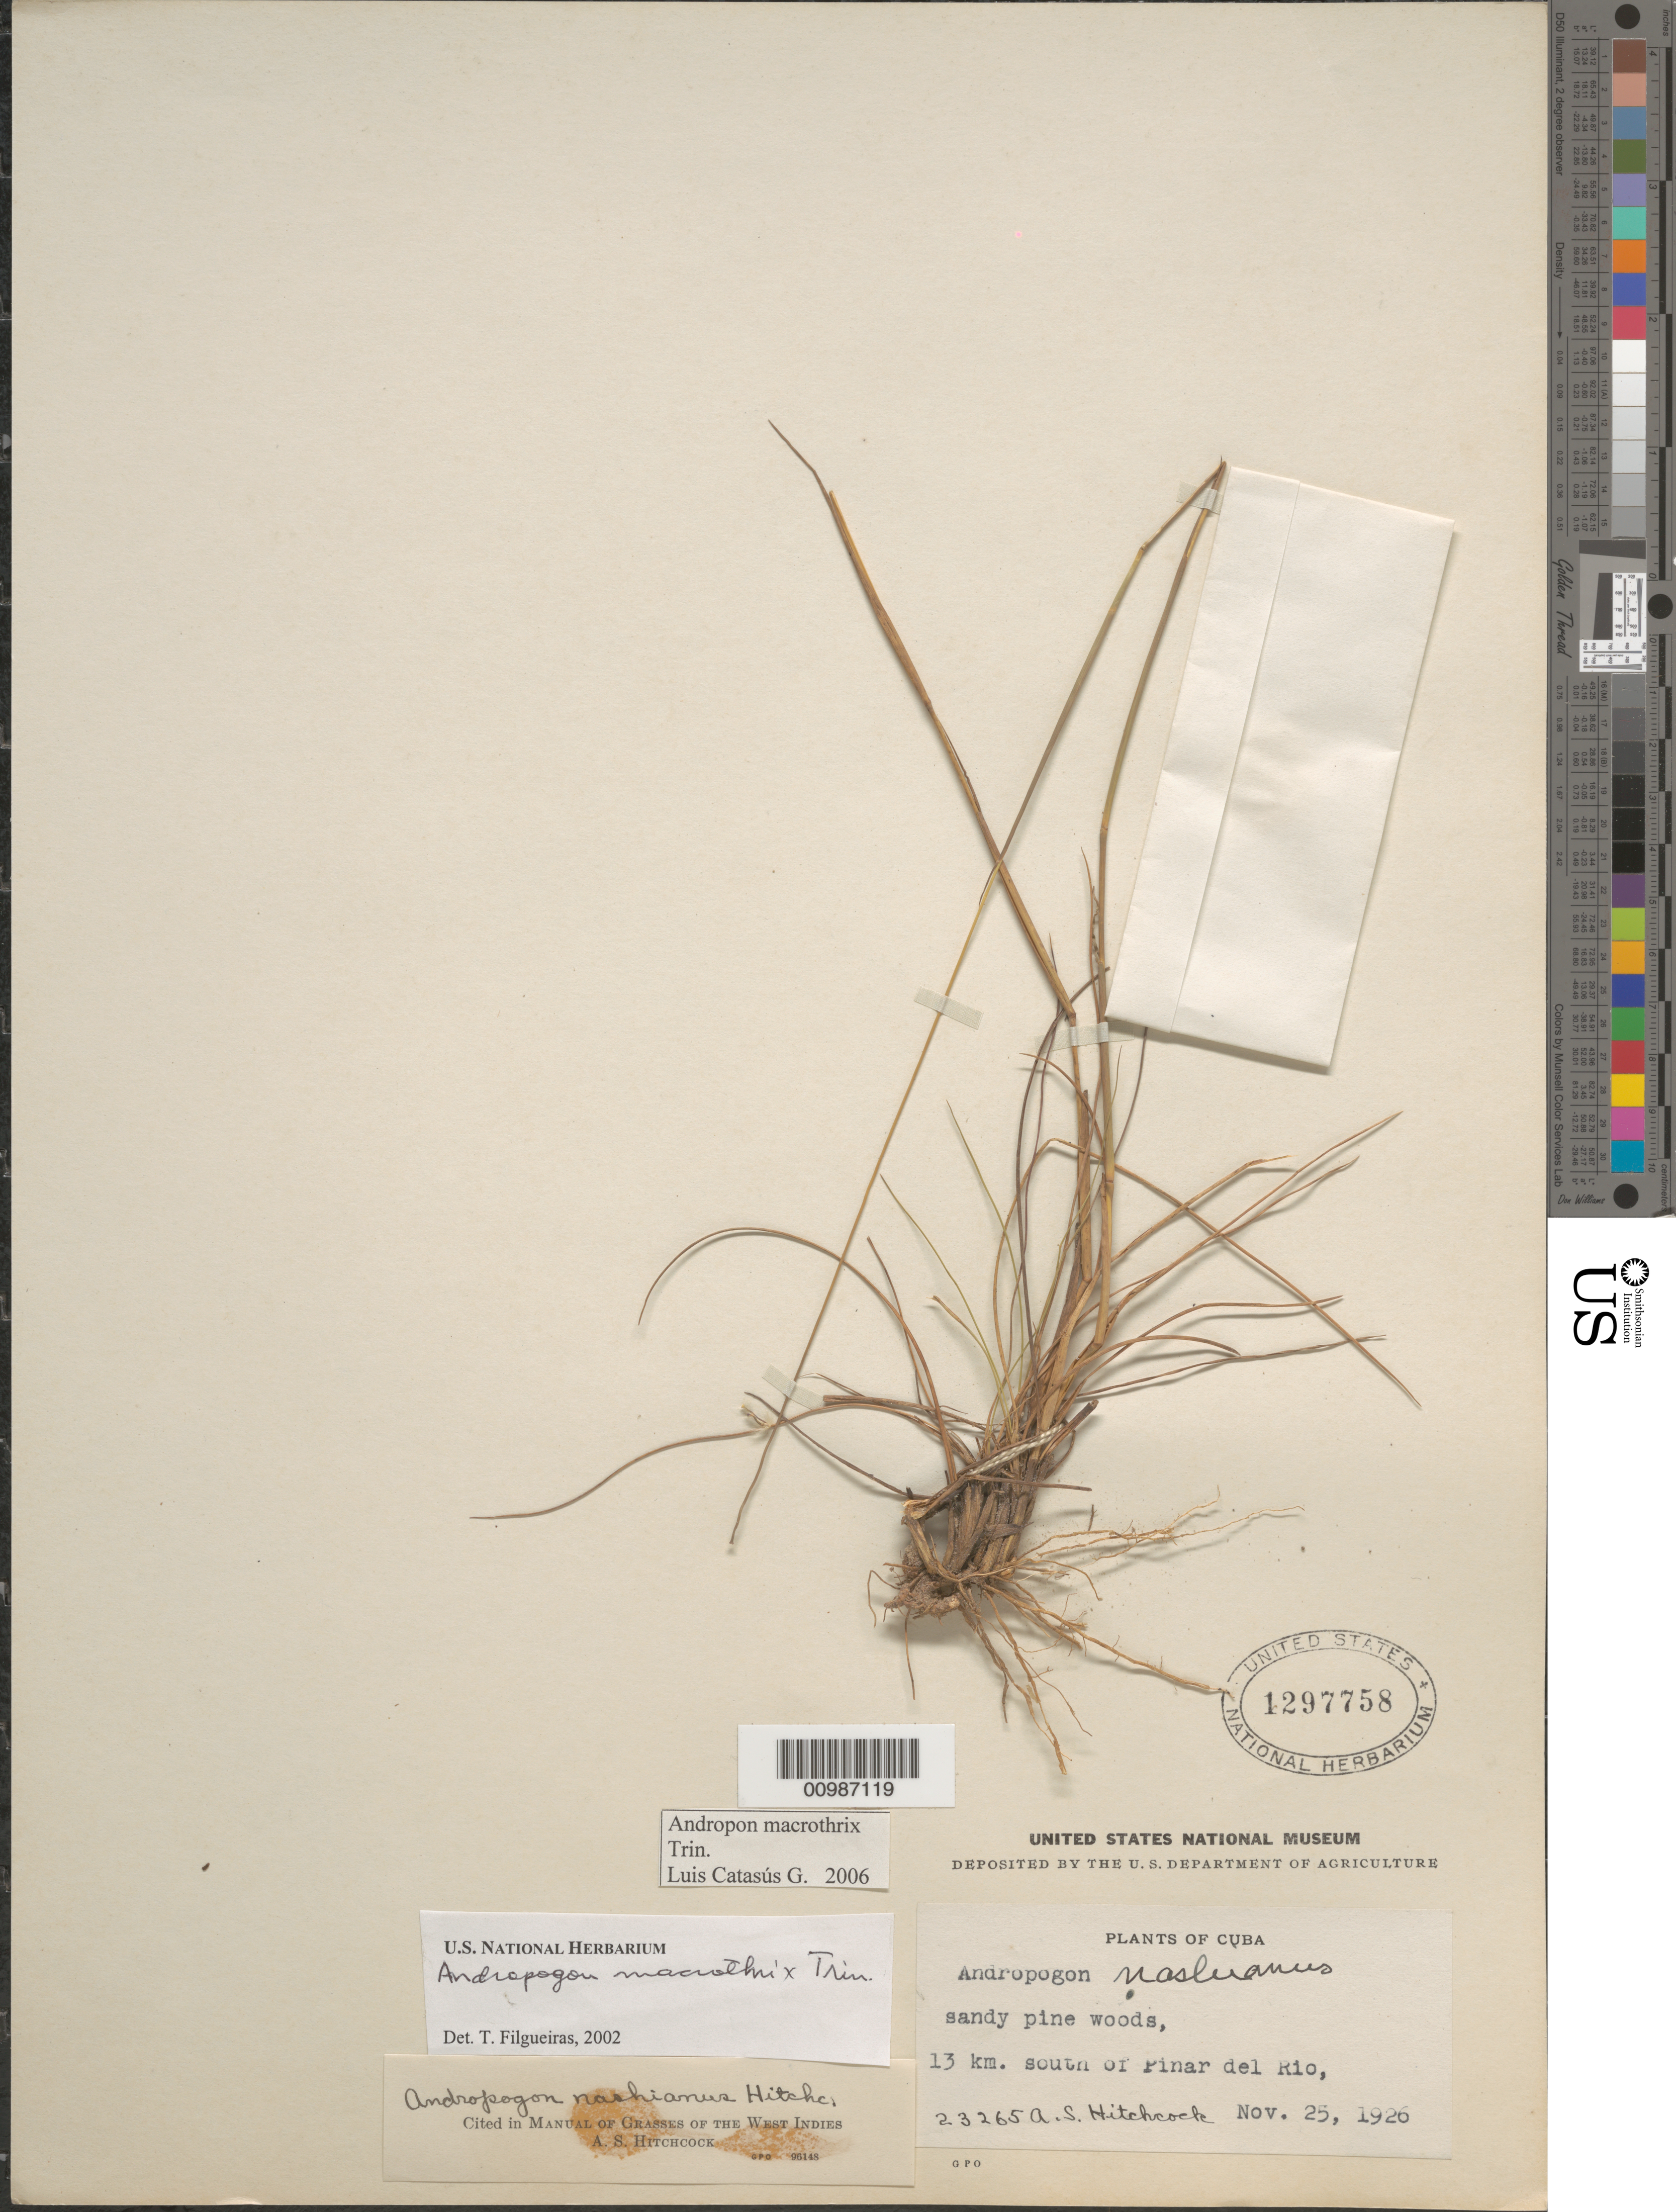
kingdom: Plantae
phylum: Tracheophyta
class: Liliopsida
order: Poales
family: Poaceae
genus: Andropogon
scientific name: Andropogon leucostachyus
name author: Kunth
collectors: A. S. Hitchcock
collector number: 23265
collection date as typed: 25 Nov 1926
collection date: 1926-11-25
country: Cuba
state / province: Pinar del Rio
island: Cuba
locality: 13 km south of Pinar del Rio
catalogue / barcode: US 1297758